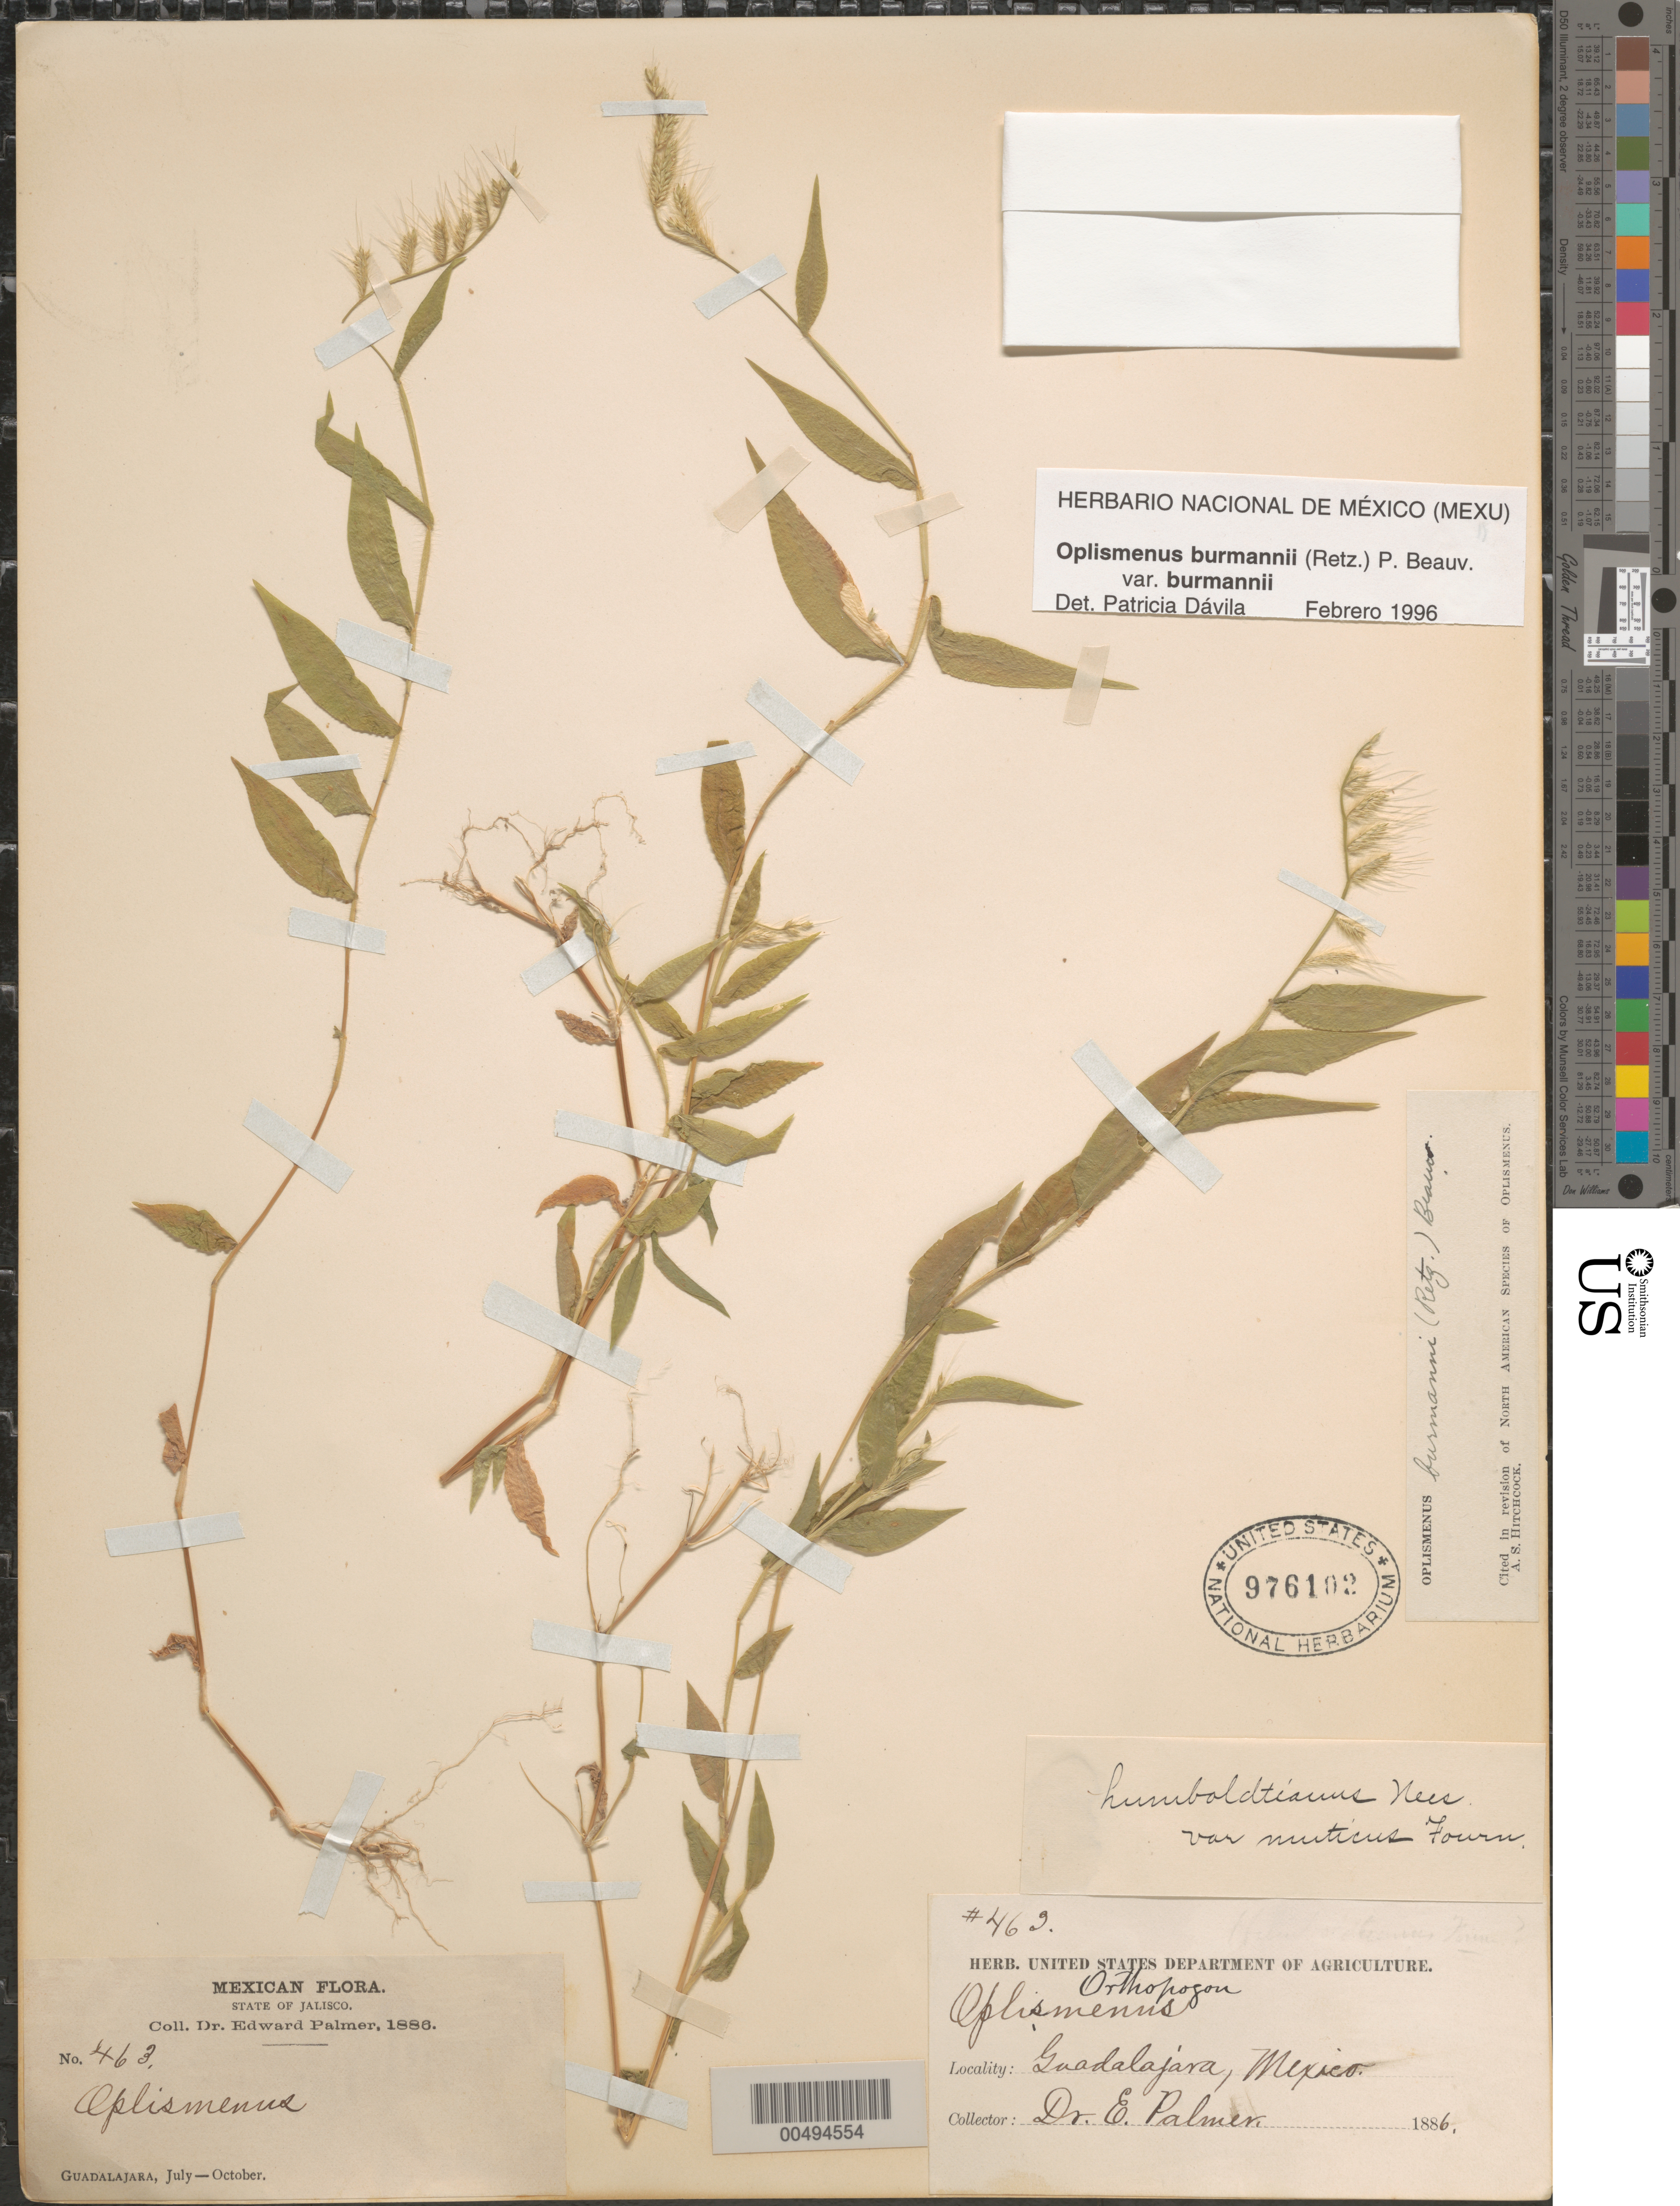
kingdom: Plantae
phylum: Tracheophyta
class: Liliopsida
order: Poales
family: Poaceae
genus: Oplismenus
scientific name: Oplismenus burmannii var. burmannii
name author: (Retz.) P. Beauv.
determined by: Dávila, P. D.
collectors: E. Palmer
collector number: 463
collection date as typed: Jul 1886 to Oct 1886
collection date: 1886-07/1886-10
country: Mexico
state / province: Jalisco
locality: Guadalajara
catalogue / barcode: US 976102